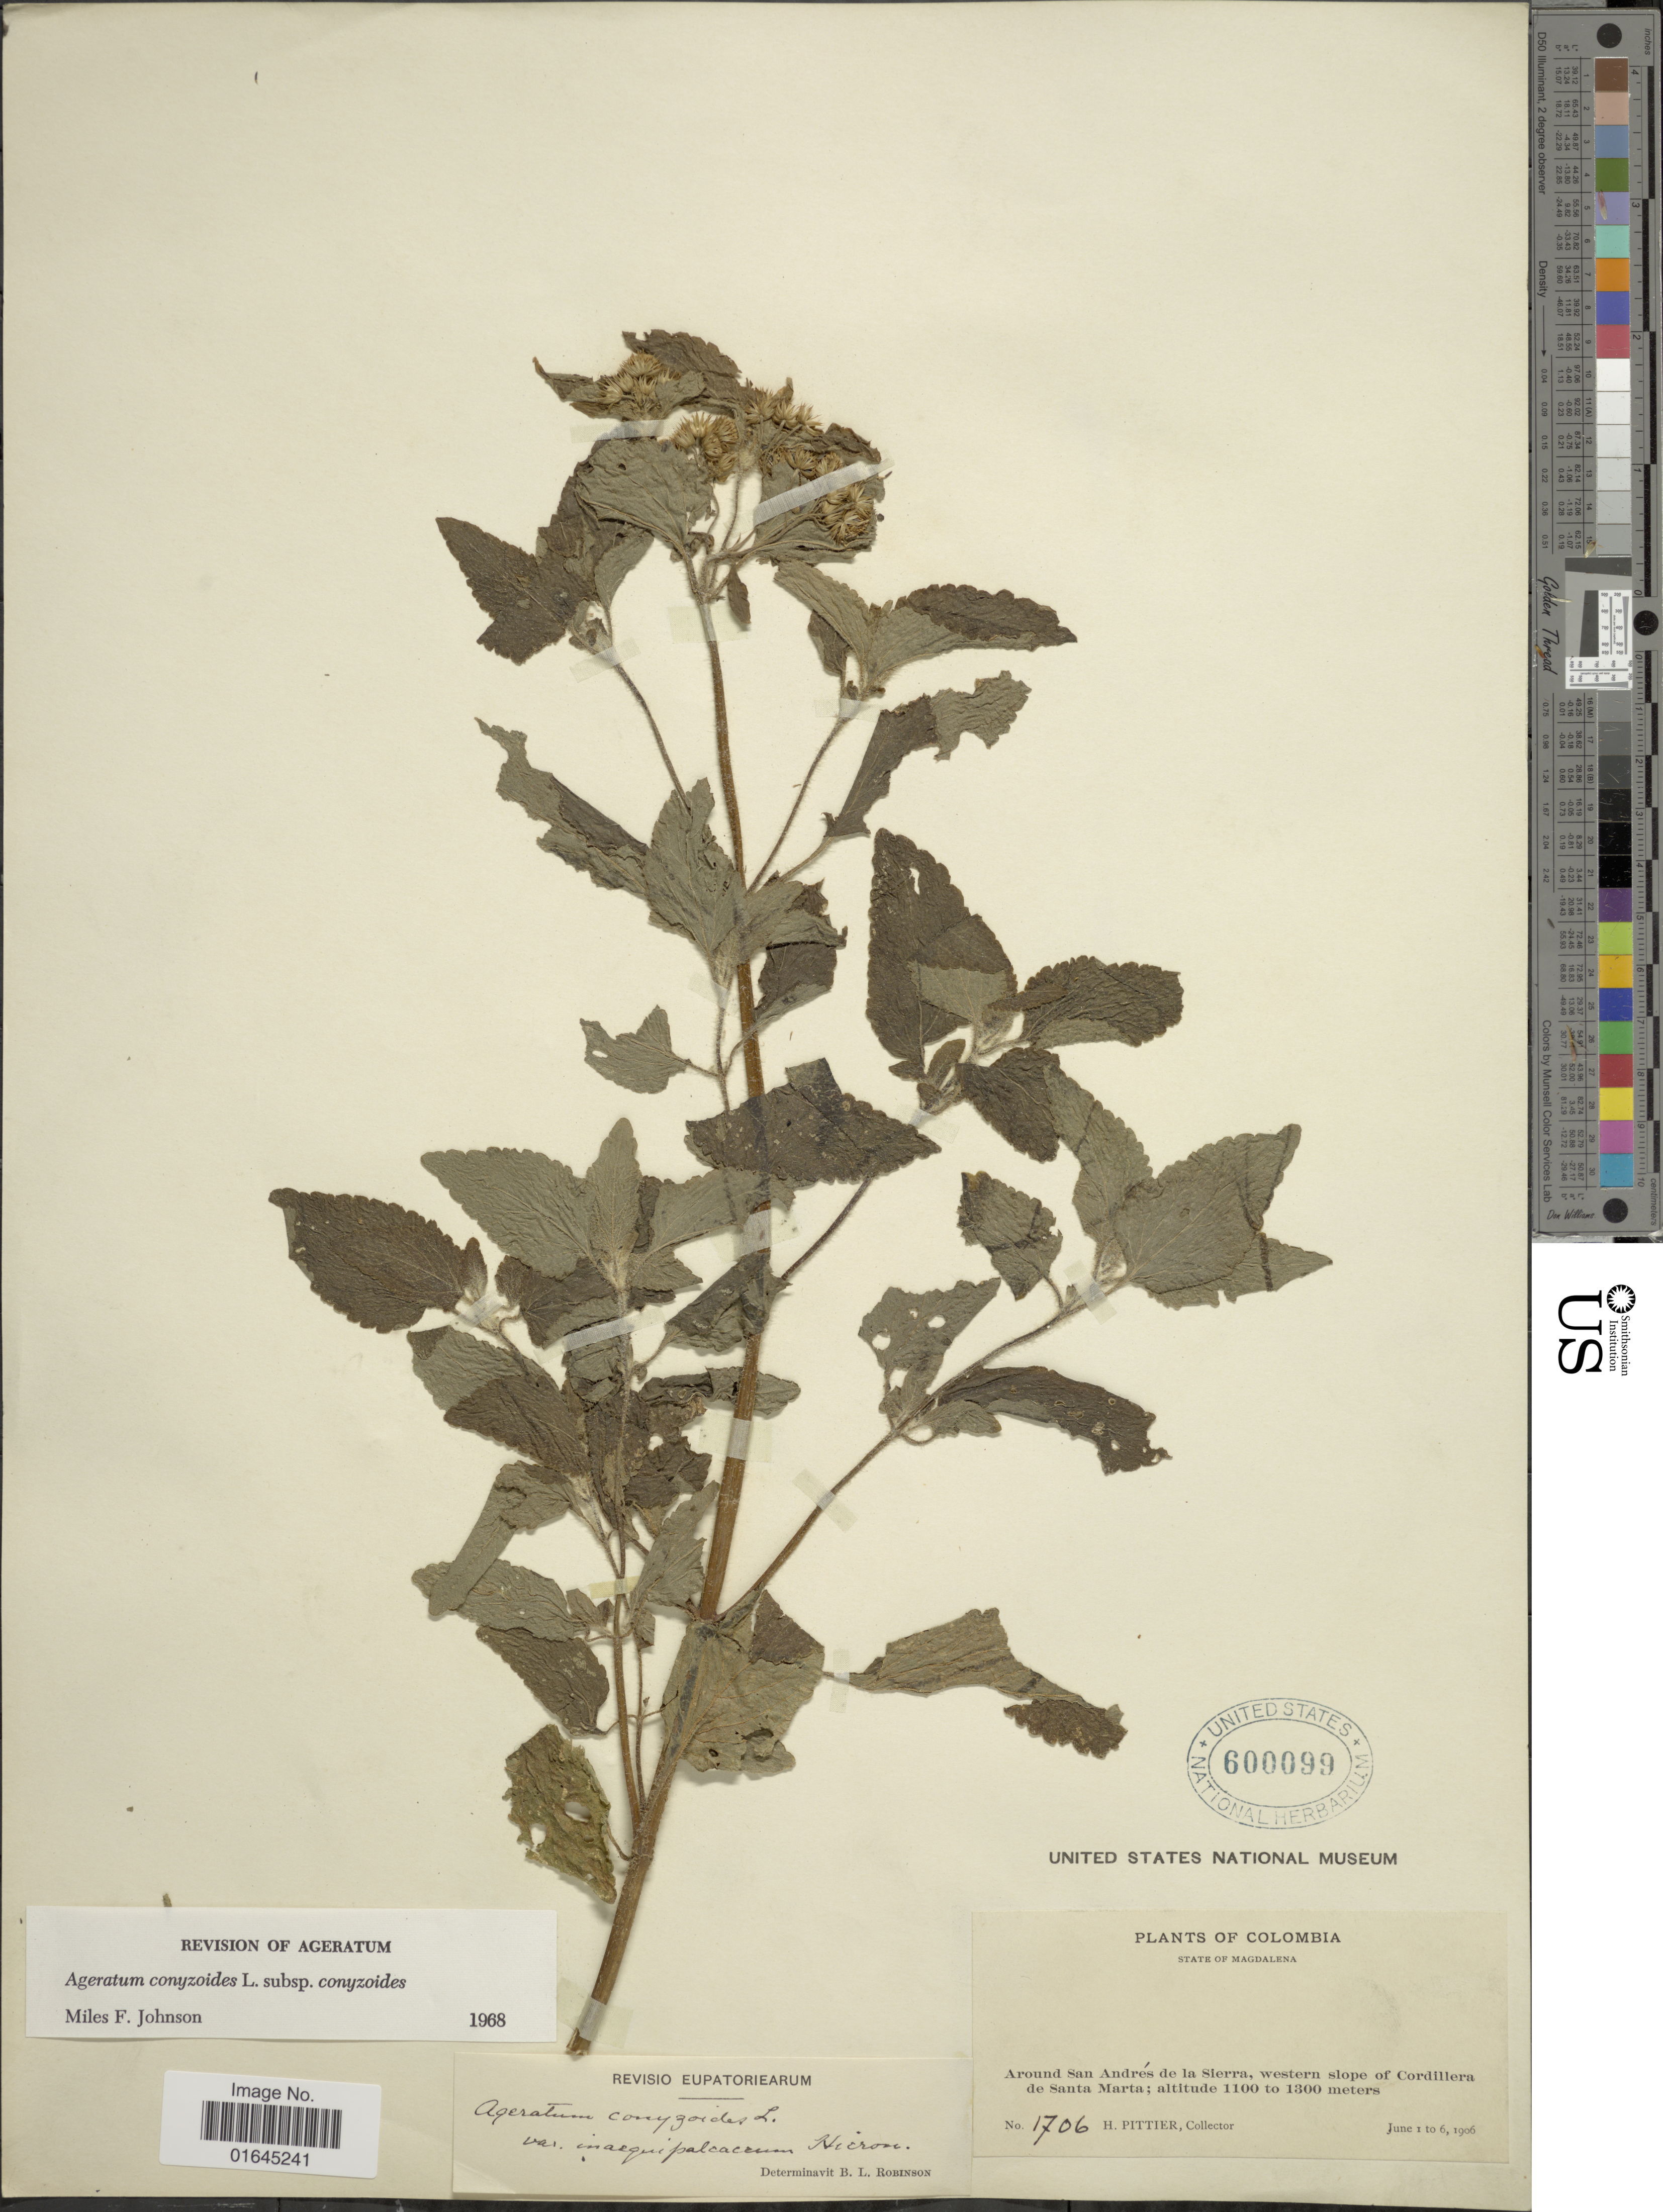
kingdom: Plantae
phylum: Tracheophyta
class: Magnoliopsida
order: Asterales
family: Asteraceae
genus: Ageratum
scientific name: Ageratum conyzoides subsp. conyzoides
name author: L.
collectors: H. F. Pittier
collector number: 1706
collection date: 1906-06-01/1906-06-06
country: Colombia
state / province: Magdalena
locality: Around San Andrés de la Sierra, western slope of Cordillera de Santa Marta.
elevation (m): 1100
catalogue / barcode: US 600099